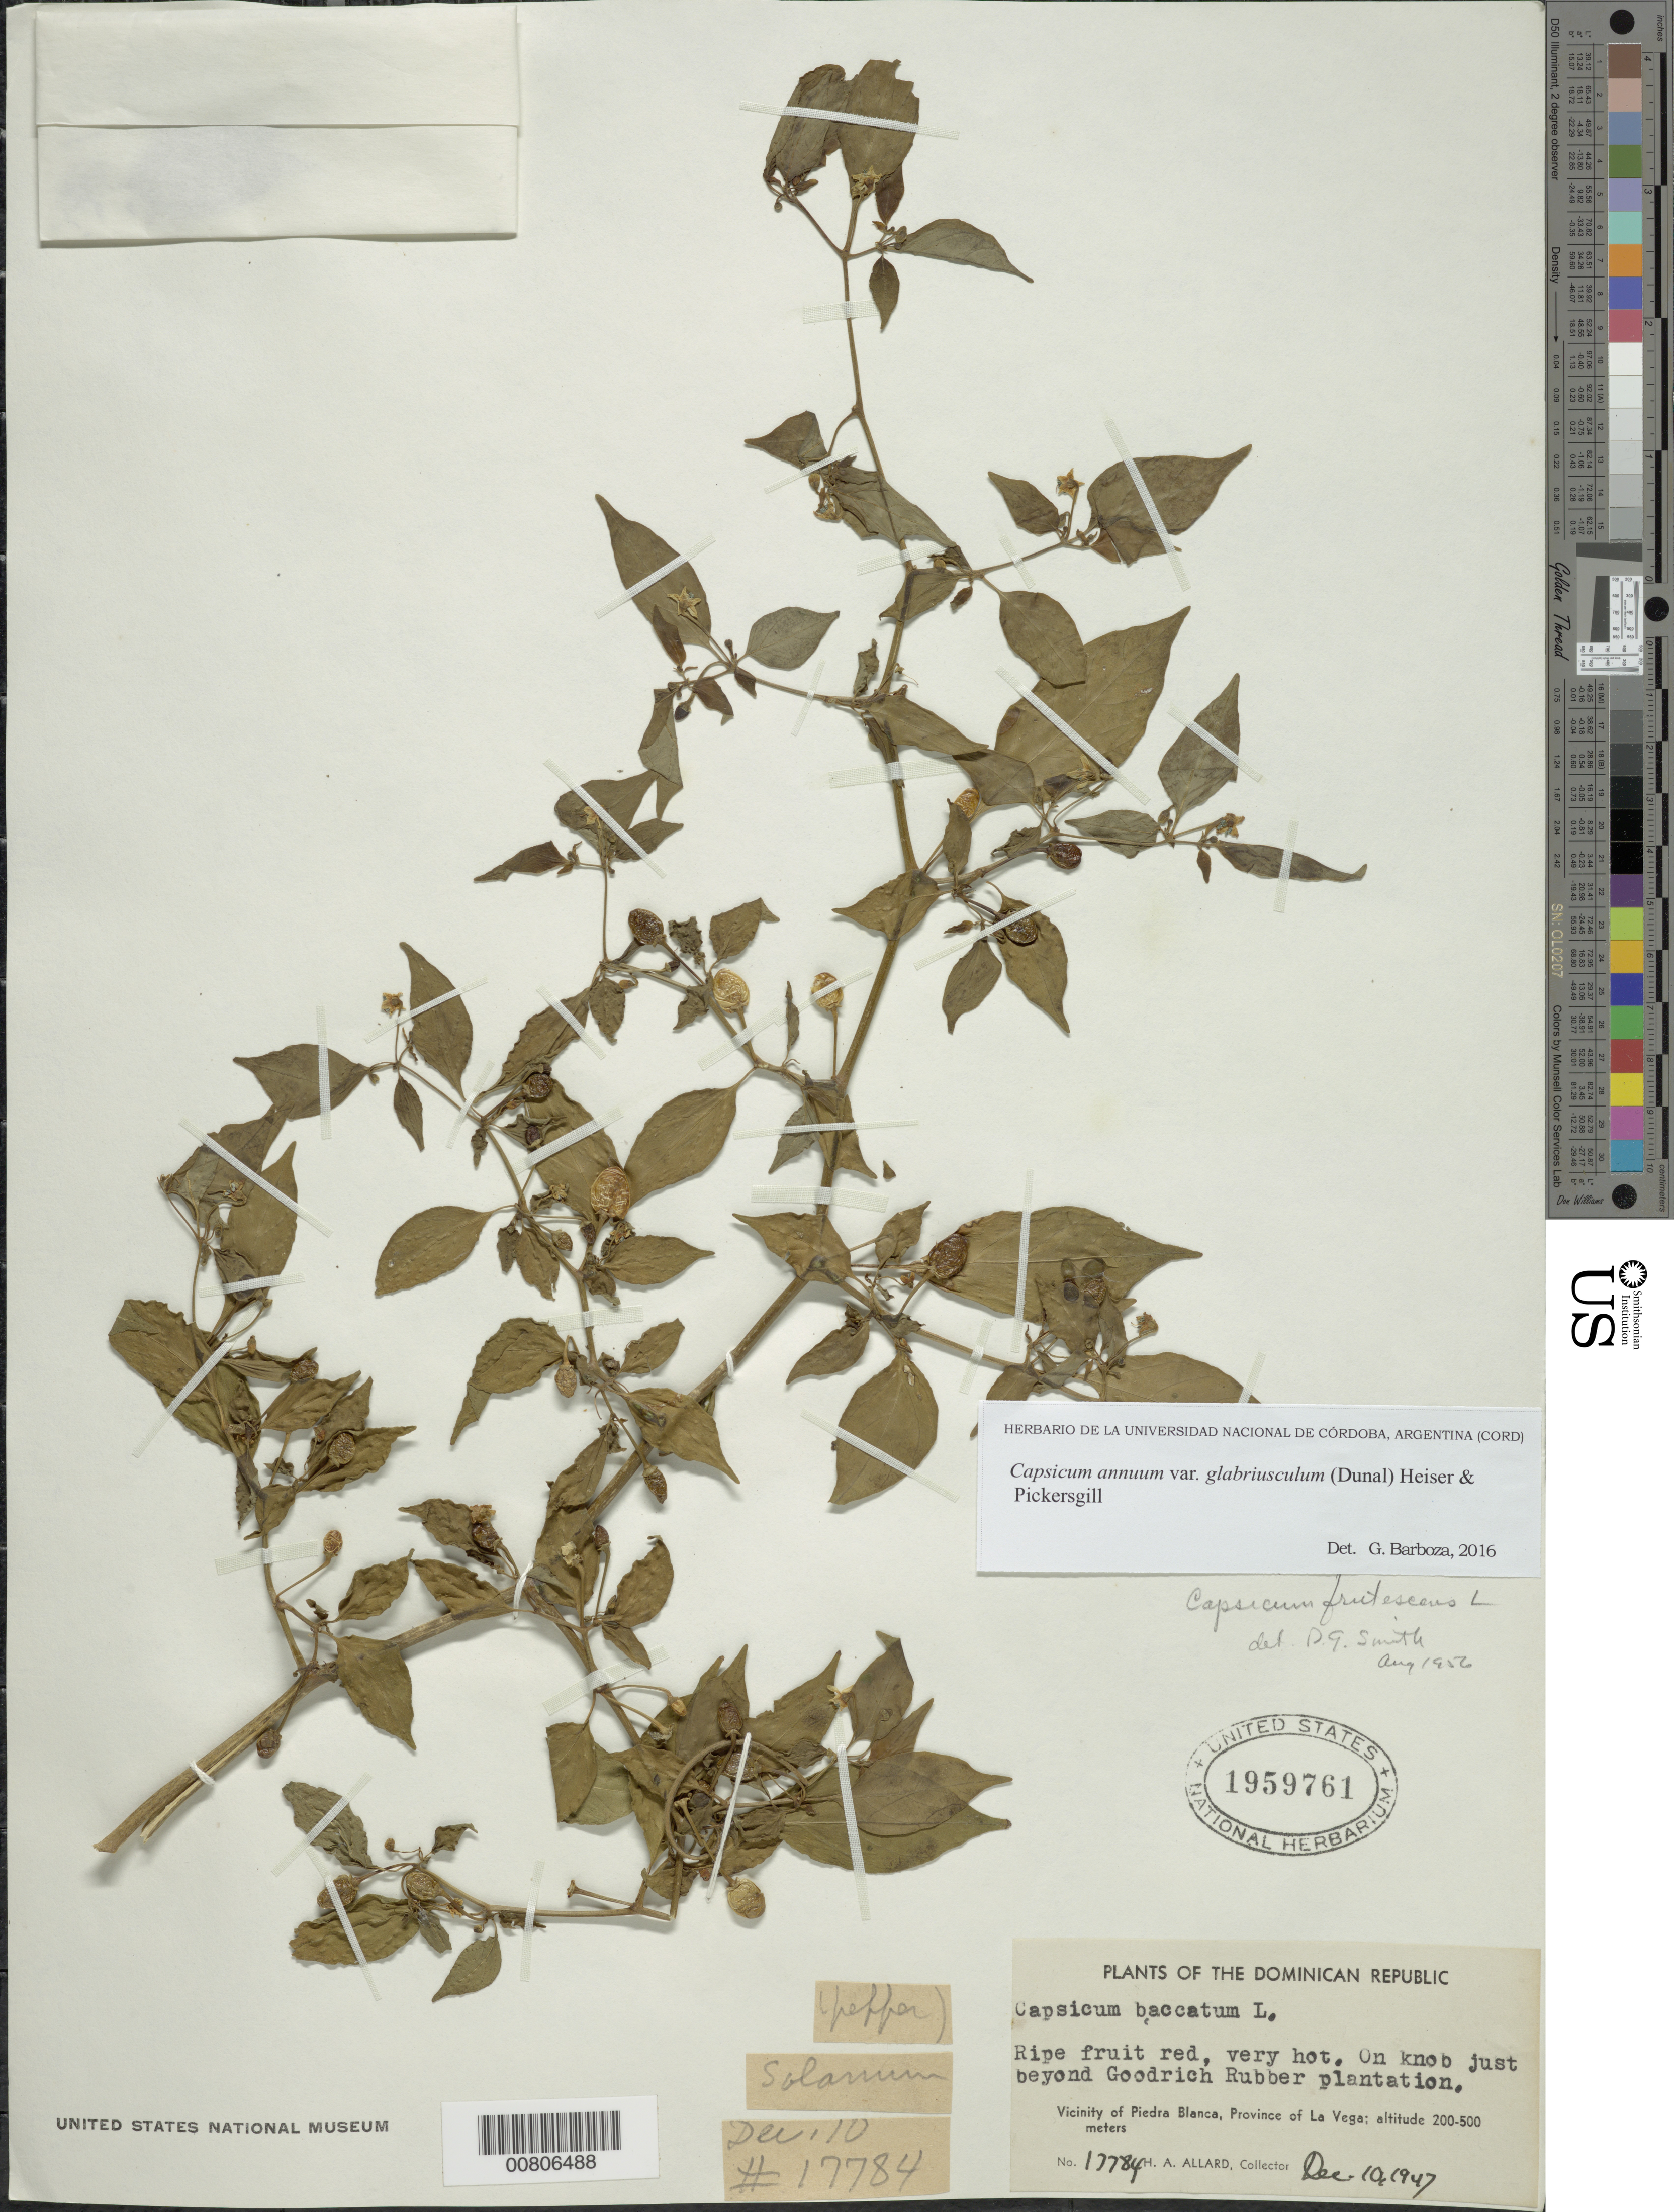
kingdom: Plantae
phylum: Tracheophyta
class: Magnoliopsida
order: Solanales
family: Solanaceae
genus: Capsicum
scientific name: Capsicum annuum var. glabriusculum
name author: (Dunal) Heiser & Pickersgill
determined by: Barboza, G. E., (CORD), Museo Botanico - Cordoba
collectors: H. A. Allard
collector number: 17784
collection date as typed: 10 Dec 1947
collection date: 1947-12-10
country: Dominican Republic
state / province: La Vega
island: Hispaniola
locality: Vicinity of Piedra Blanca, on knob just beyond Goodrich Rubber plantation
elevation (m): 200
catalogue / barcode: US 1959761